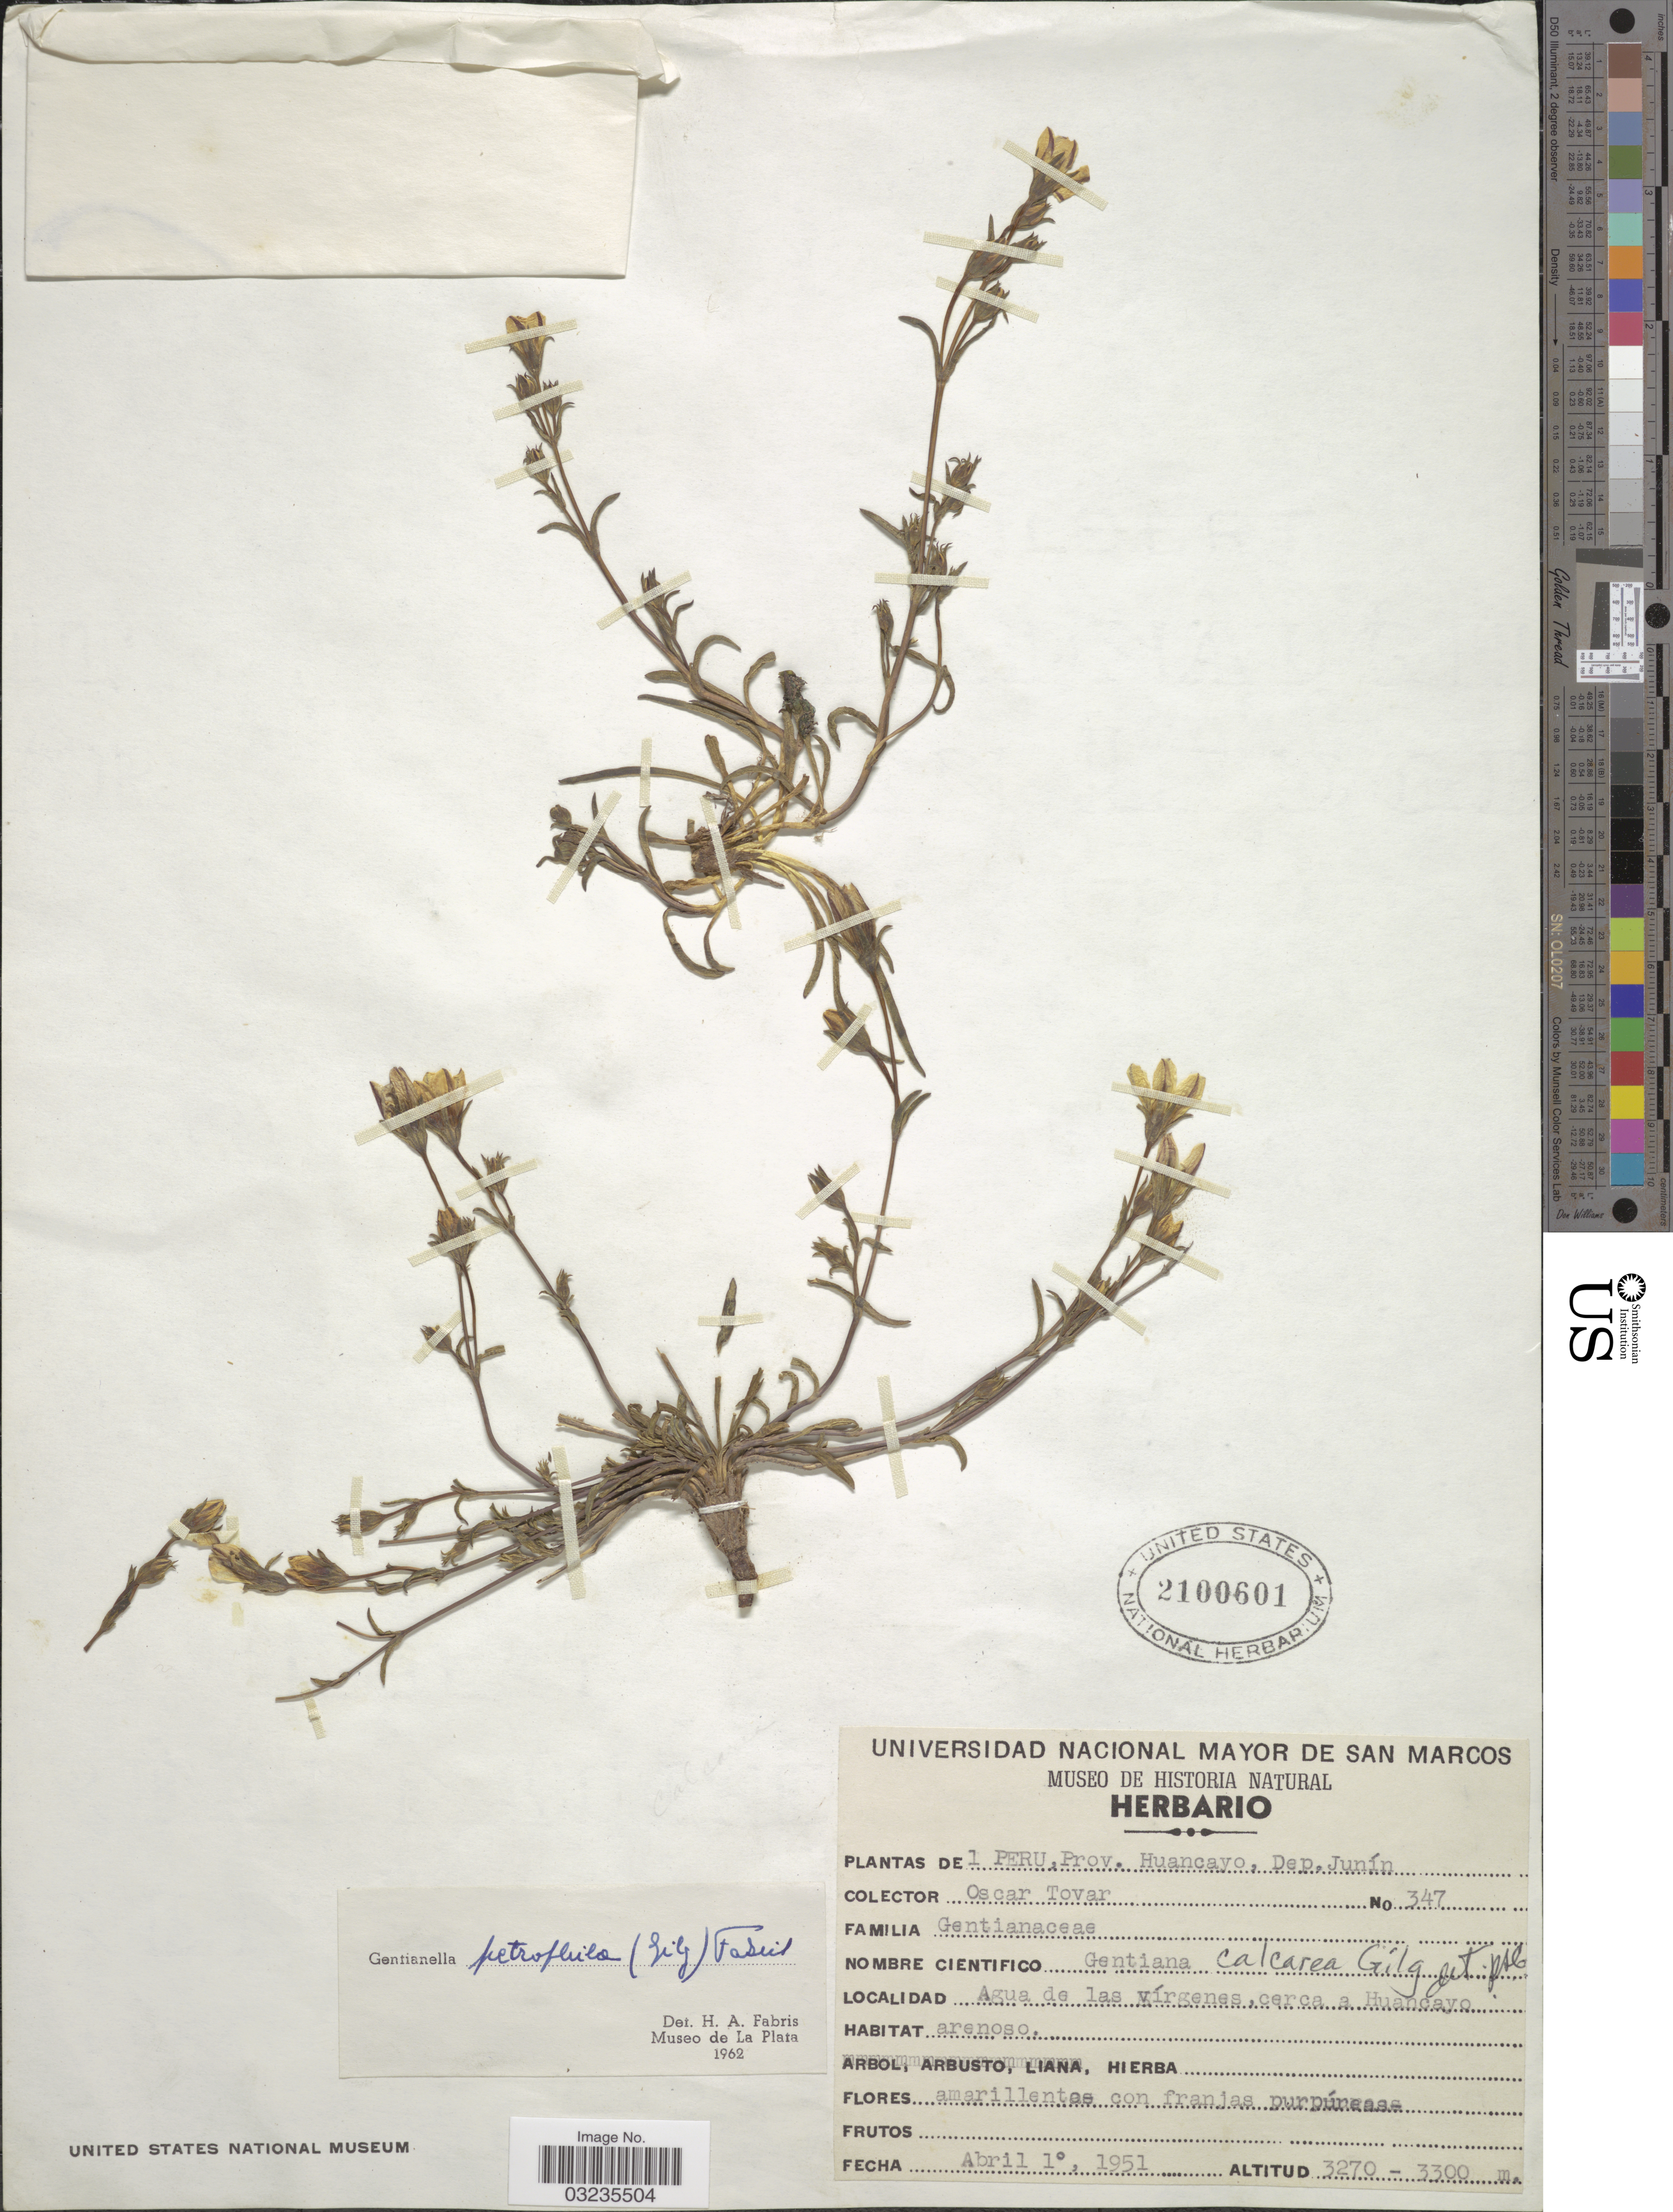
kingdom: Plantae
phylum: Tracheophyta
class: Magnoliopsida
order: Gentianales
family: Gentianaceae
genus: Gentiana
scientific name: Gentiana petrophila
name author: Gilg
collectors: Ó. Tovar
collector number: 347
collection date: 1951-04-01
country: Peru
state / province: Junín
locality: Prov. Huancayo, Dep. Junín. Agua de las vírgenes, cerca a Huancayo.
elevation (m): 3270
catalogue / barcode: US 2100601